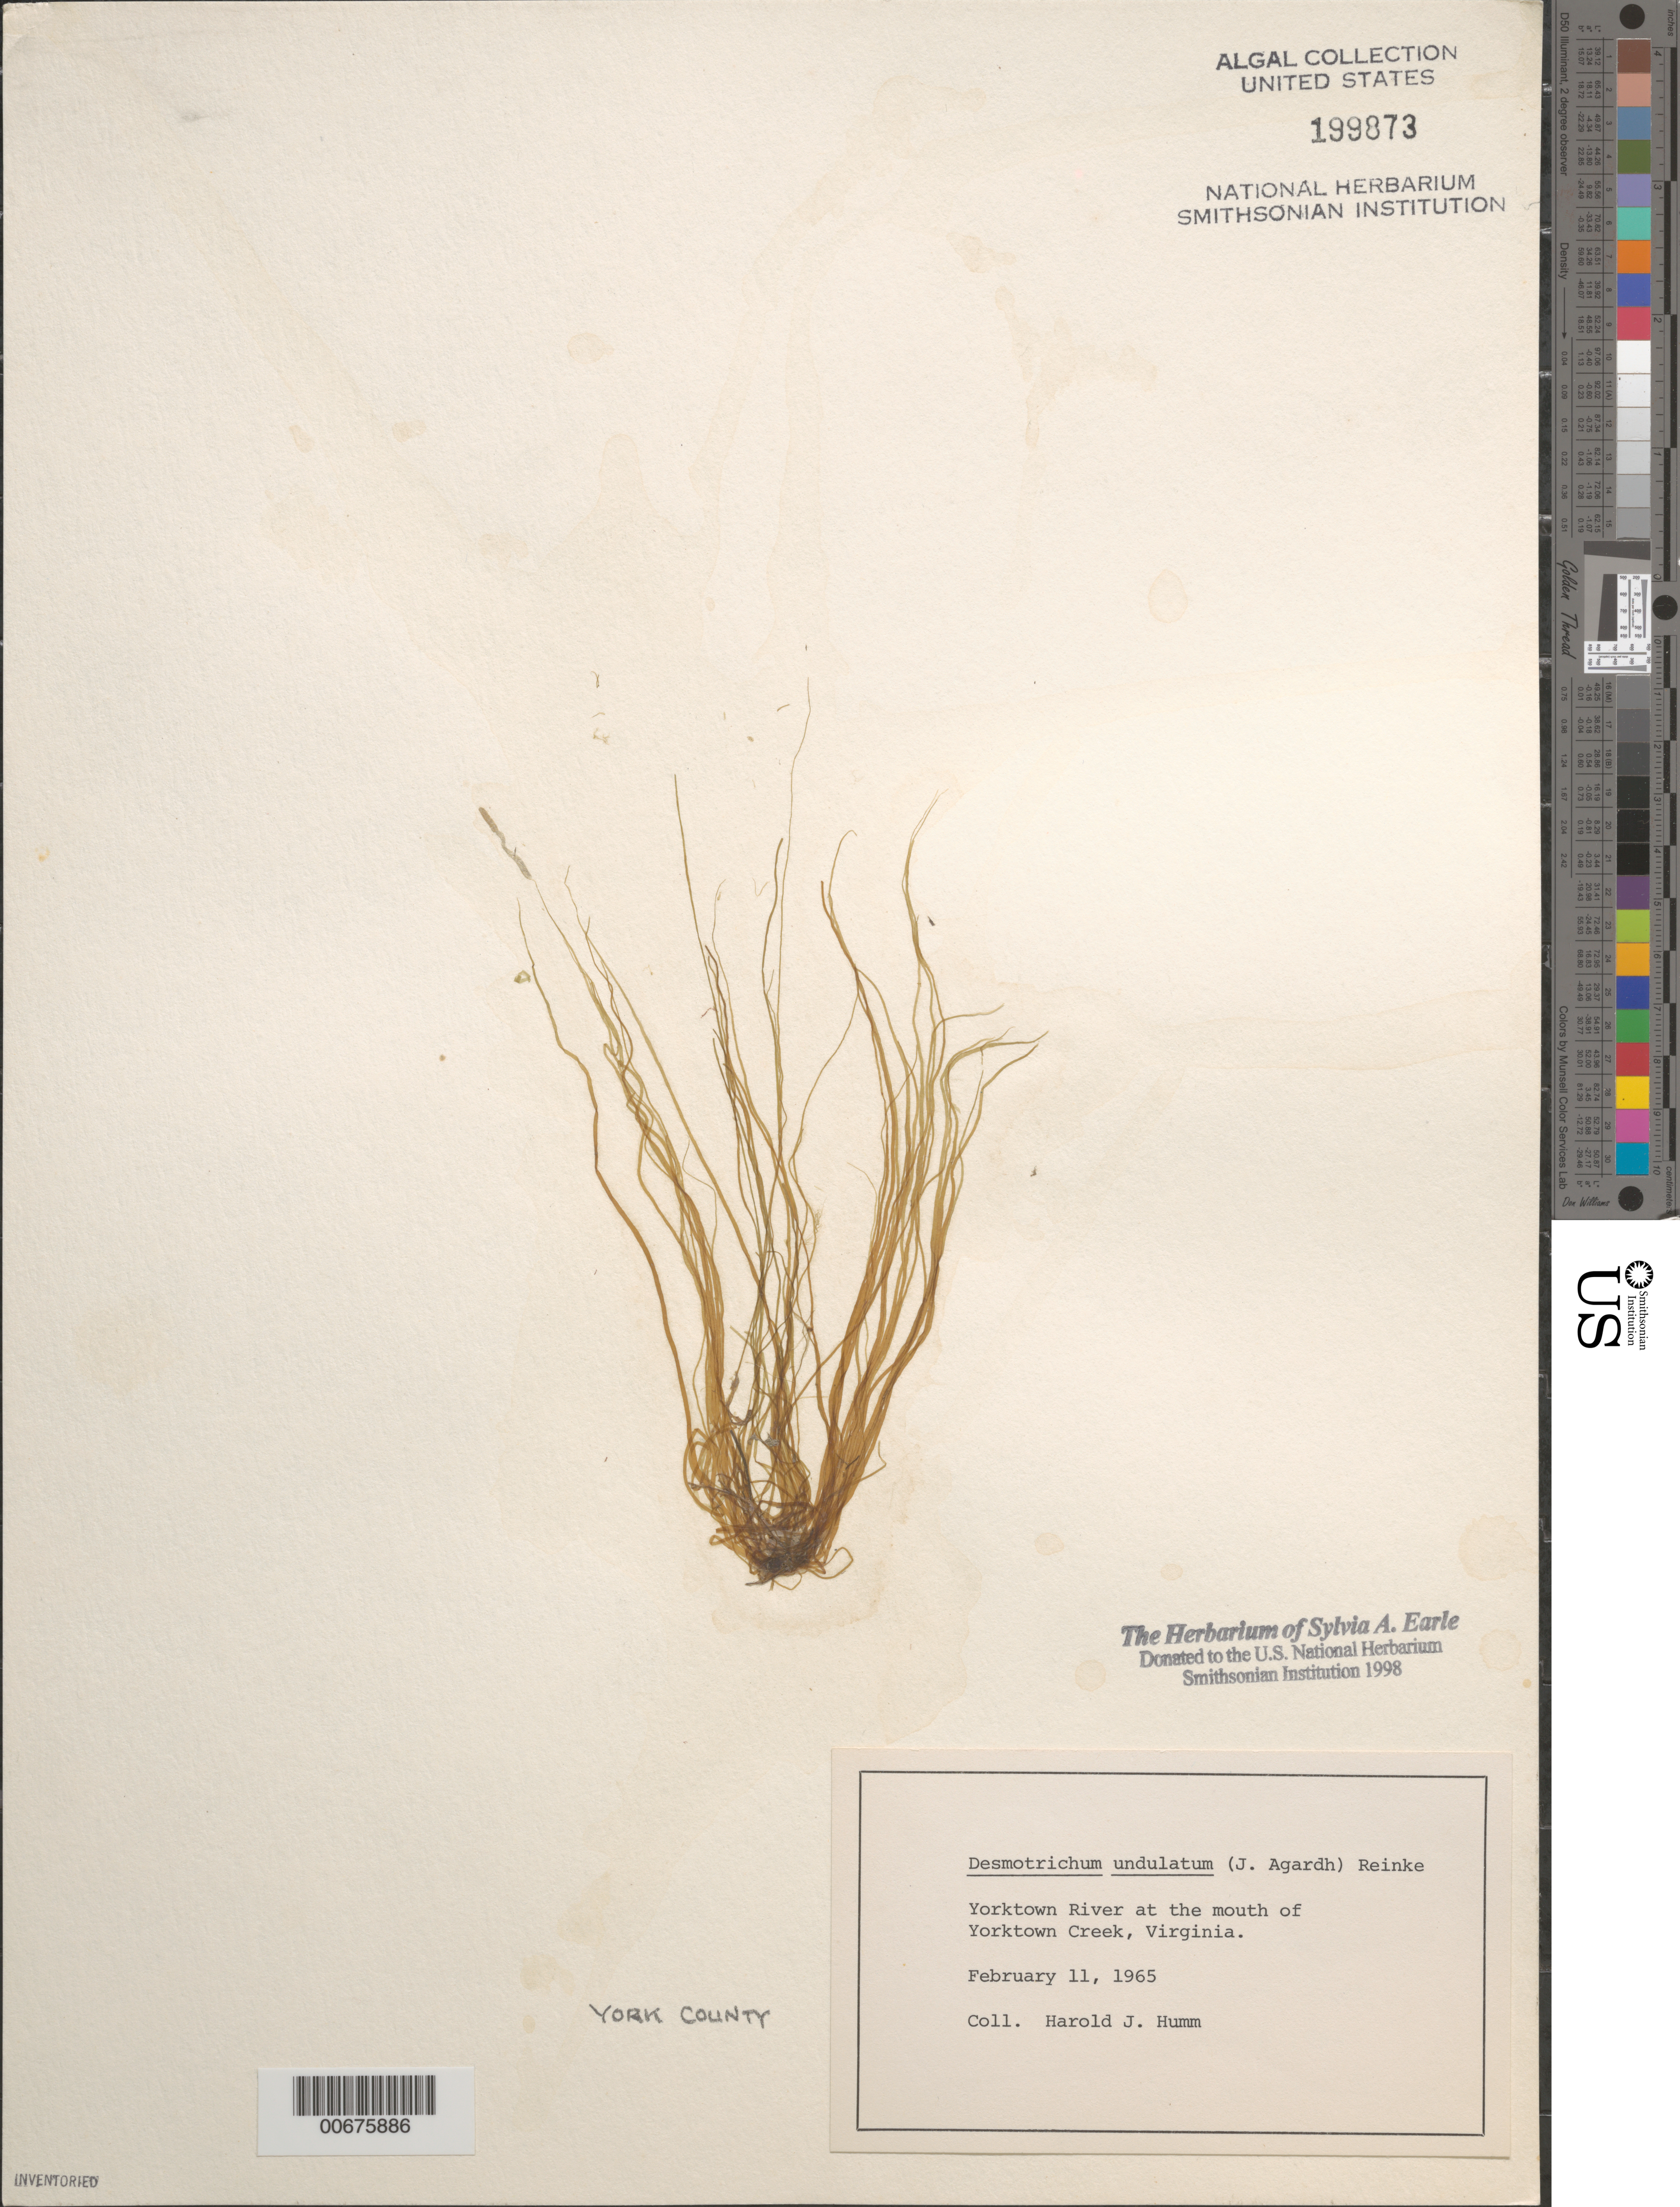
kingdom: Chromista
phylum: Ochrophyta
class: Phaeophyceae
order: Ectocarpales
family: Chordariaceae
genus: Punctaria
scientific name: Punctaria tenuissima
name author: (C. Agardh)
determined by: Algae name updating Project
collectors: H. J. Humm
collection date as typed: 11 Feb 1965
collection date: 1965-02-11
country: United States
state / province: Virginia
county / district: York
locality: Yorktown River, near Yorktown Creek mouth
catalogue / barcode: US 199873